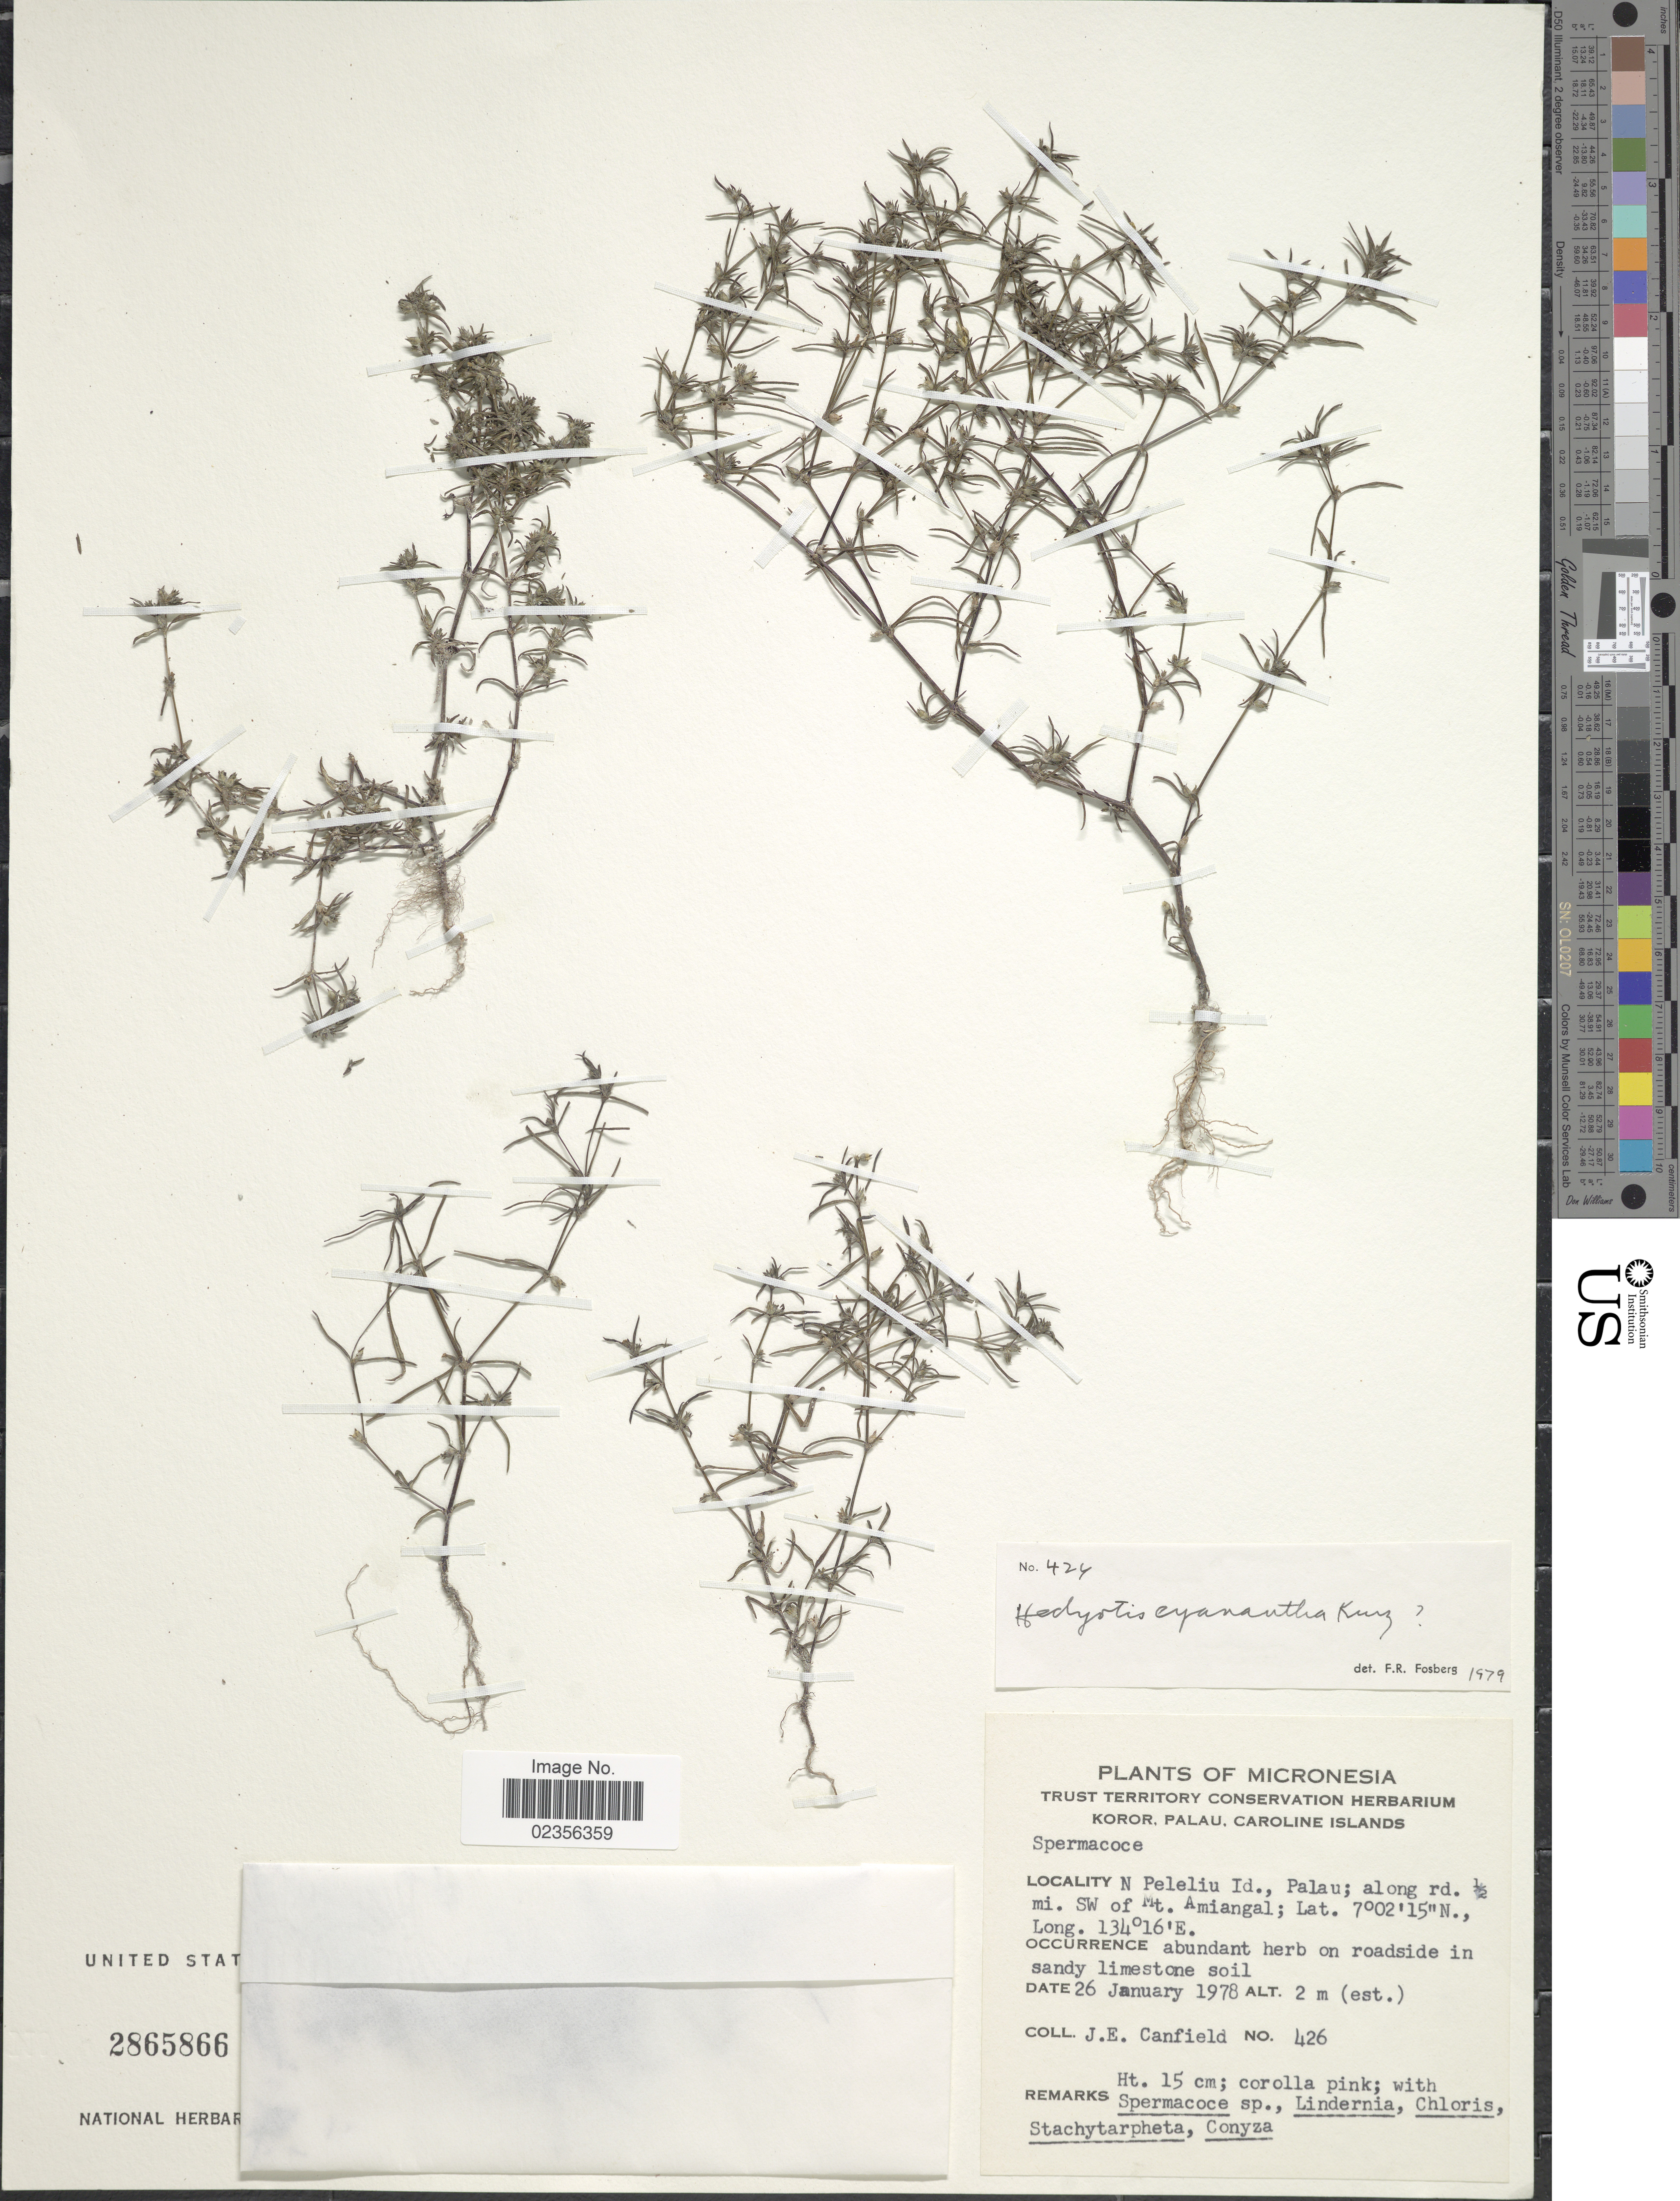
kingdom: Plantae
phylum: Tracheophyta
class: Magnoliopsida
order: Gentianales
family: Rubiaceae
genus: Hedyotis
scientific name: Hedyotis cyanantha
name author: Kurz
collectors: J. E. Canfield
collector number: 426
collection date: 1978-01-26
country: Palau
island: Beliliou [Peleliu]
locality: Koror, Palau, Caroline Islands, N Peleliu Id., Palau, along rd. ½ mi. SW of Mt. Amiangal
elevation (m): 2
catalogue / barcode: US 2865866